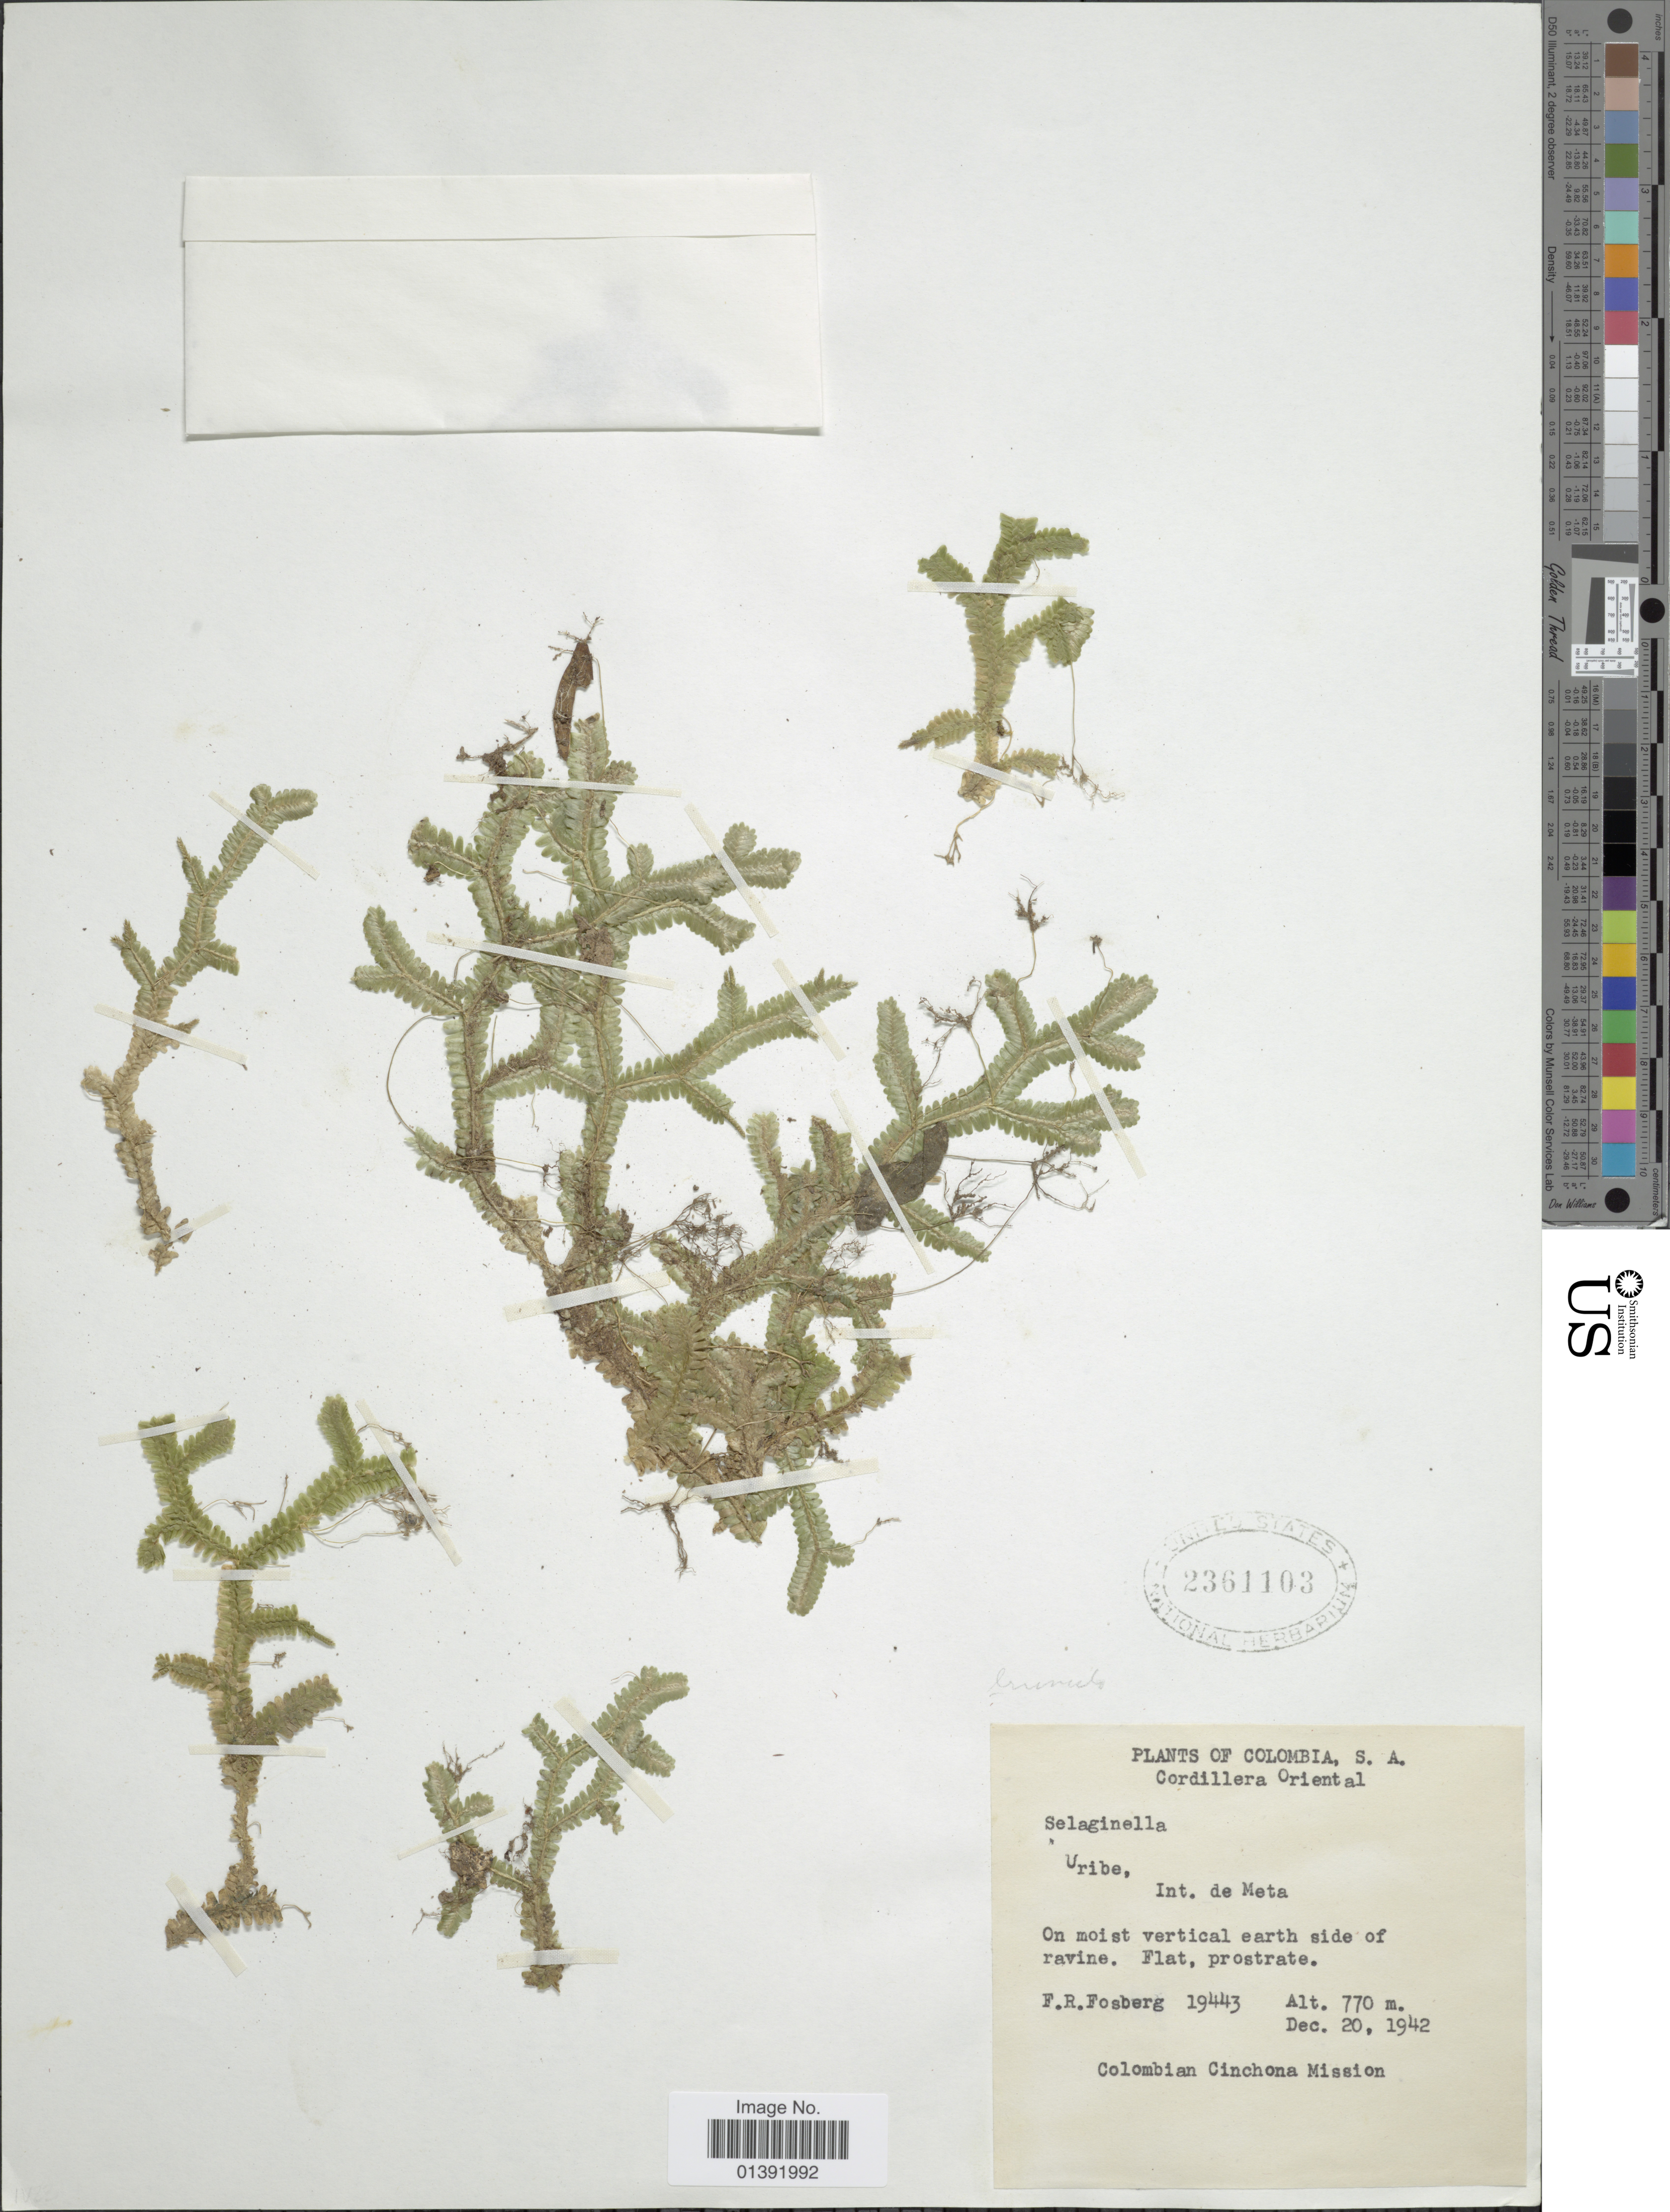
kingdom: Plantae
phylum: Tracheophyta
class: Lycopodiopsida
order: Selaginellales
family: Selaginellaceae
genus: Selaginella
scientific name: Selaginella truncata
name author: H. Karst. ex A. Braun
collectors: F. R. Fosberg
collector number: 19443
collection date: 1942-12-20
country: Colombia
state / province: Meta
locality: Cordillera Oriental, Uribe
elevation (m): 770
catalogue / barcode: US 2361103